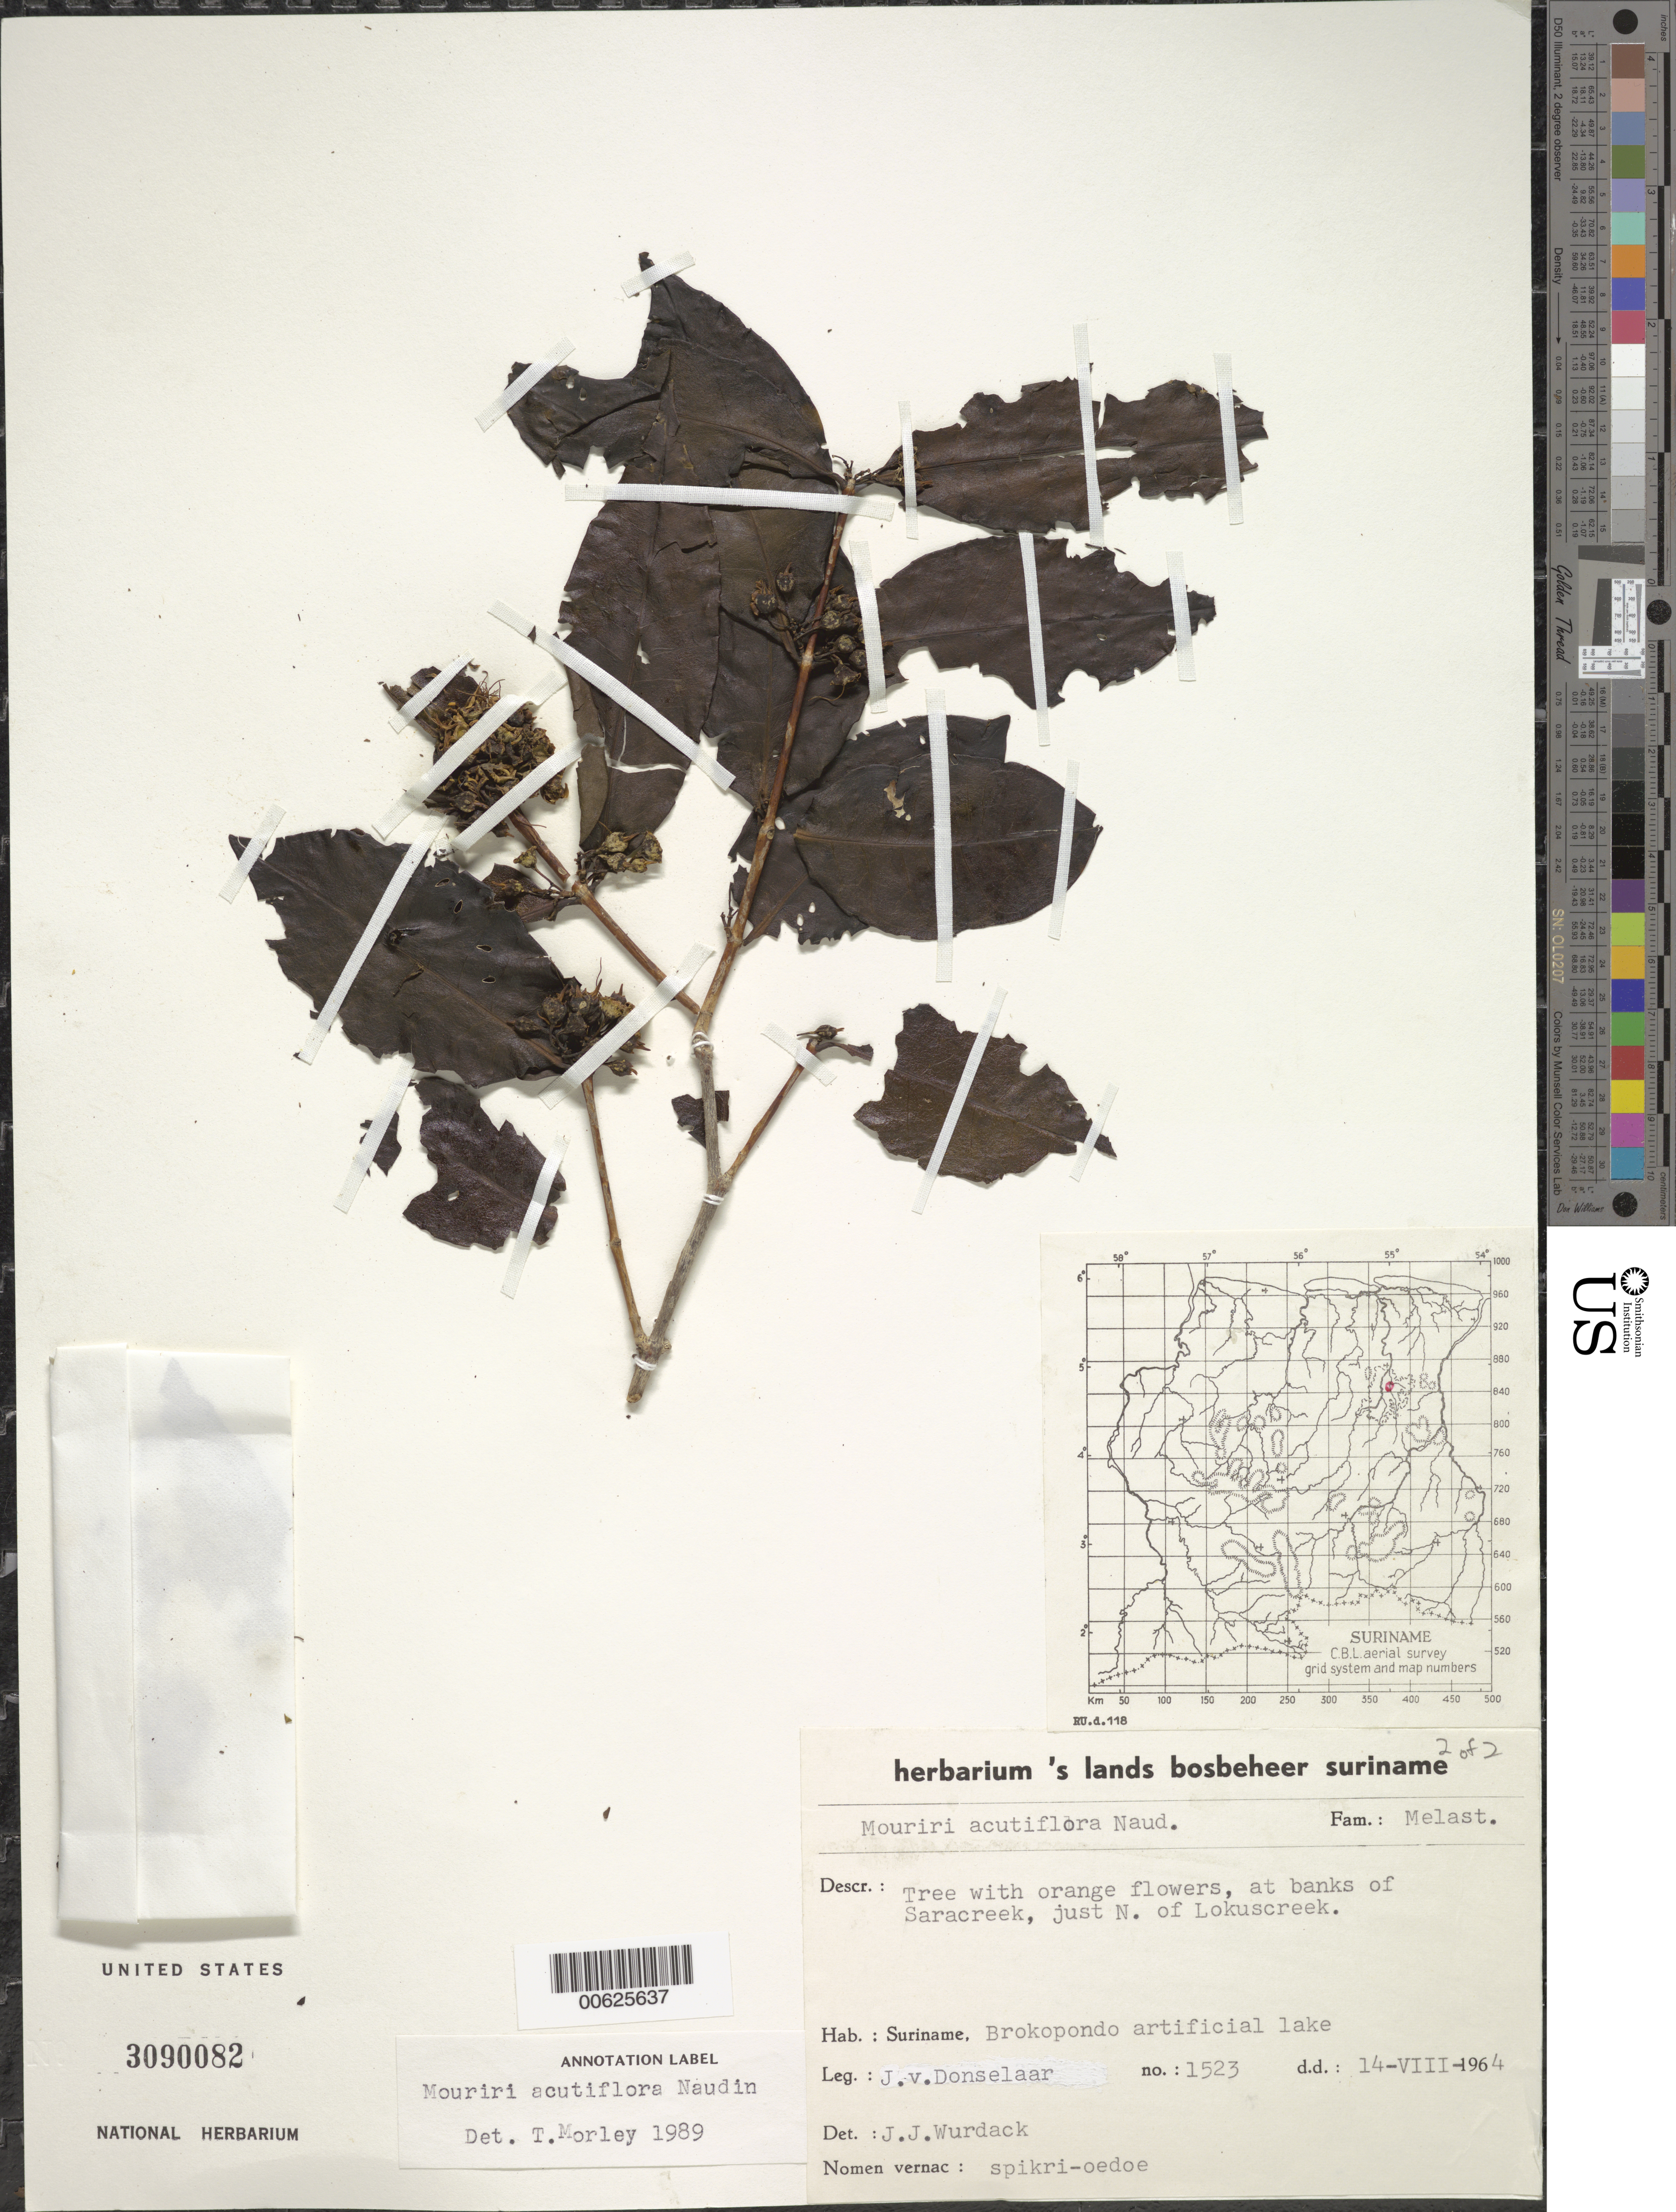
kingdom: Plantae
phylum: Tracheophyta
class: Magnoliopsida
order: Myrtales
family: Melastomataceae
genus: Mouriri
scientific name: Mouriri acutiflora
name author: Naudin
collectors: J. Donselaar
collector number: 1523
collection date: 1964-08-14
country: Suriname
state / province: Brokopondo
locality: At banks of Saracreek, just N. of Lokuscreek. Brokopondo artificial lake.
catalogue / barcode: US 3090082